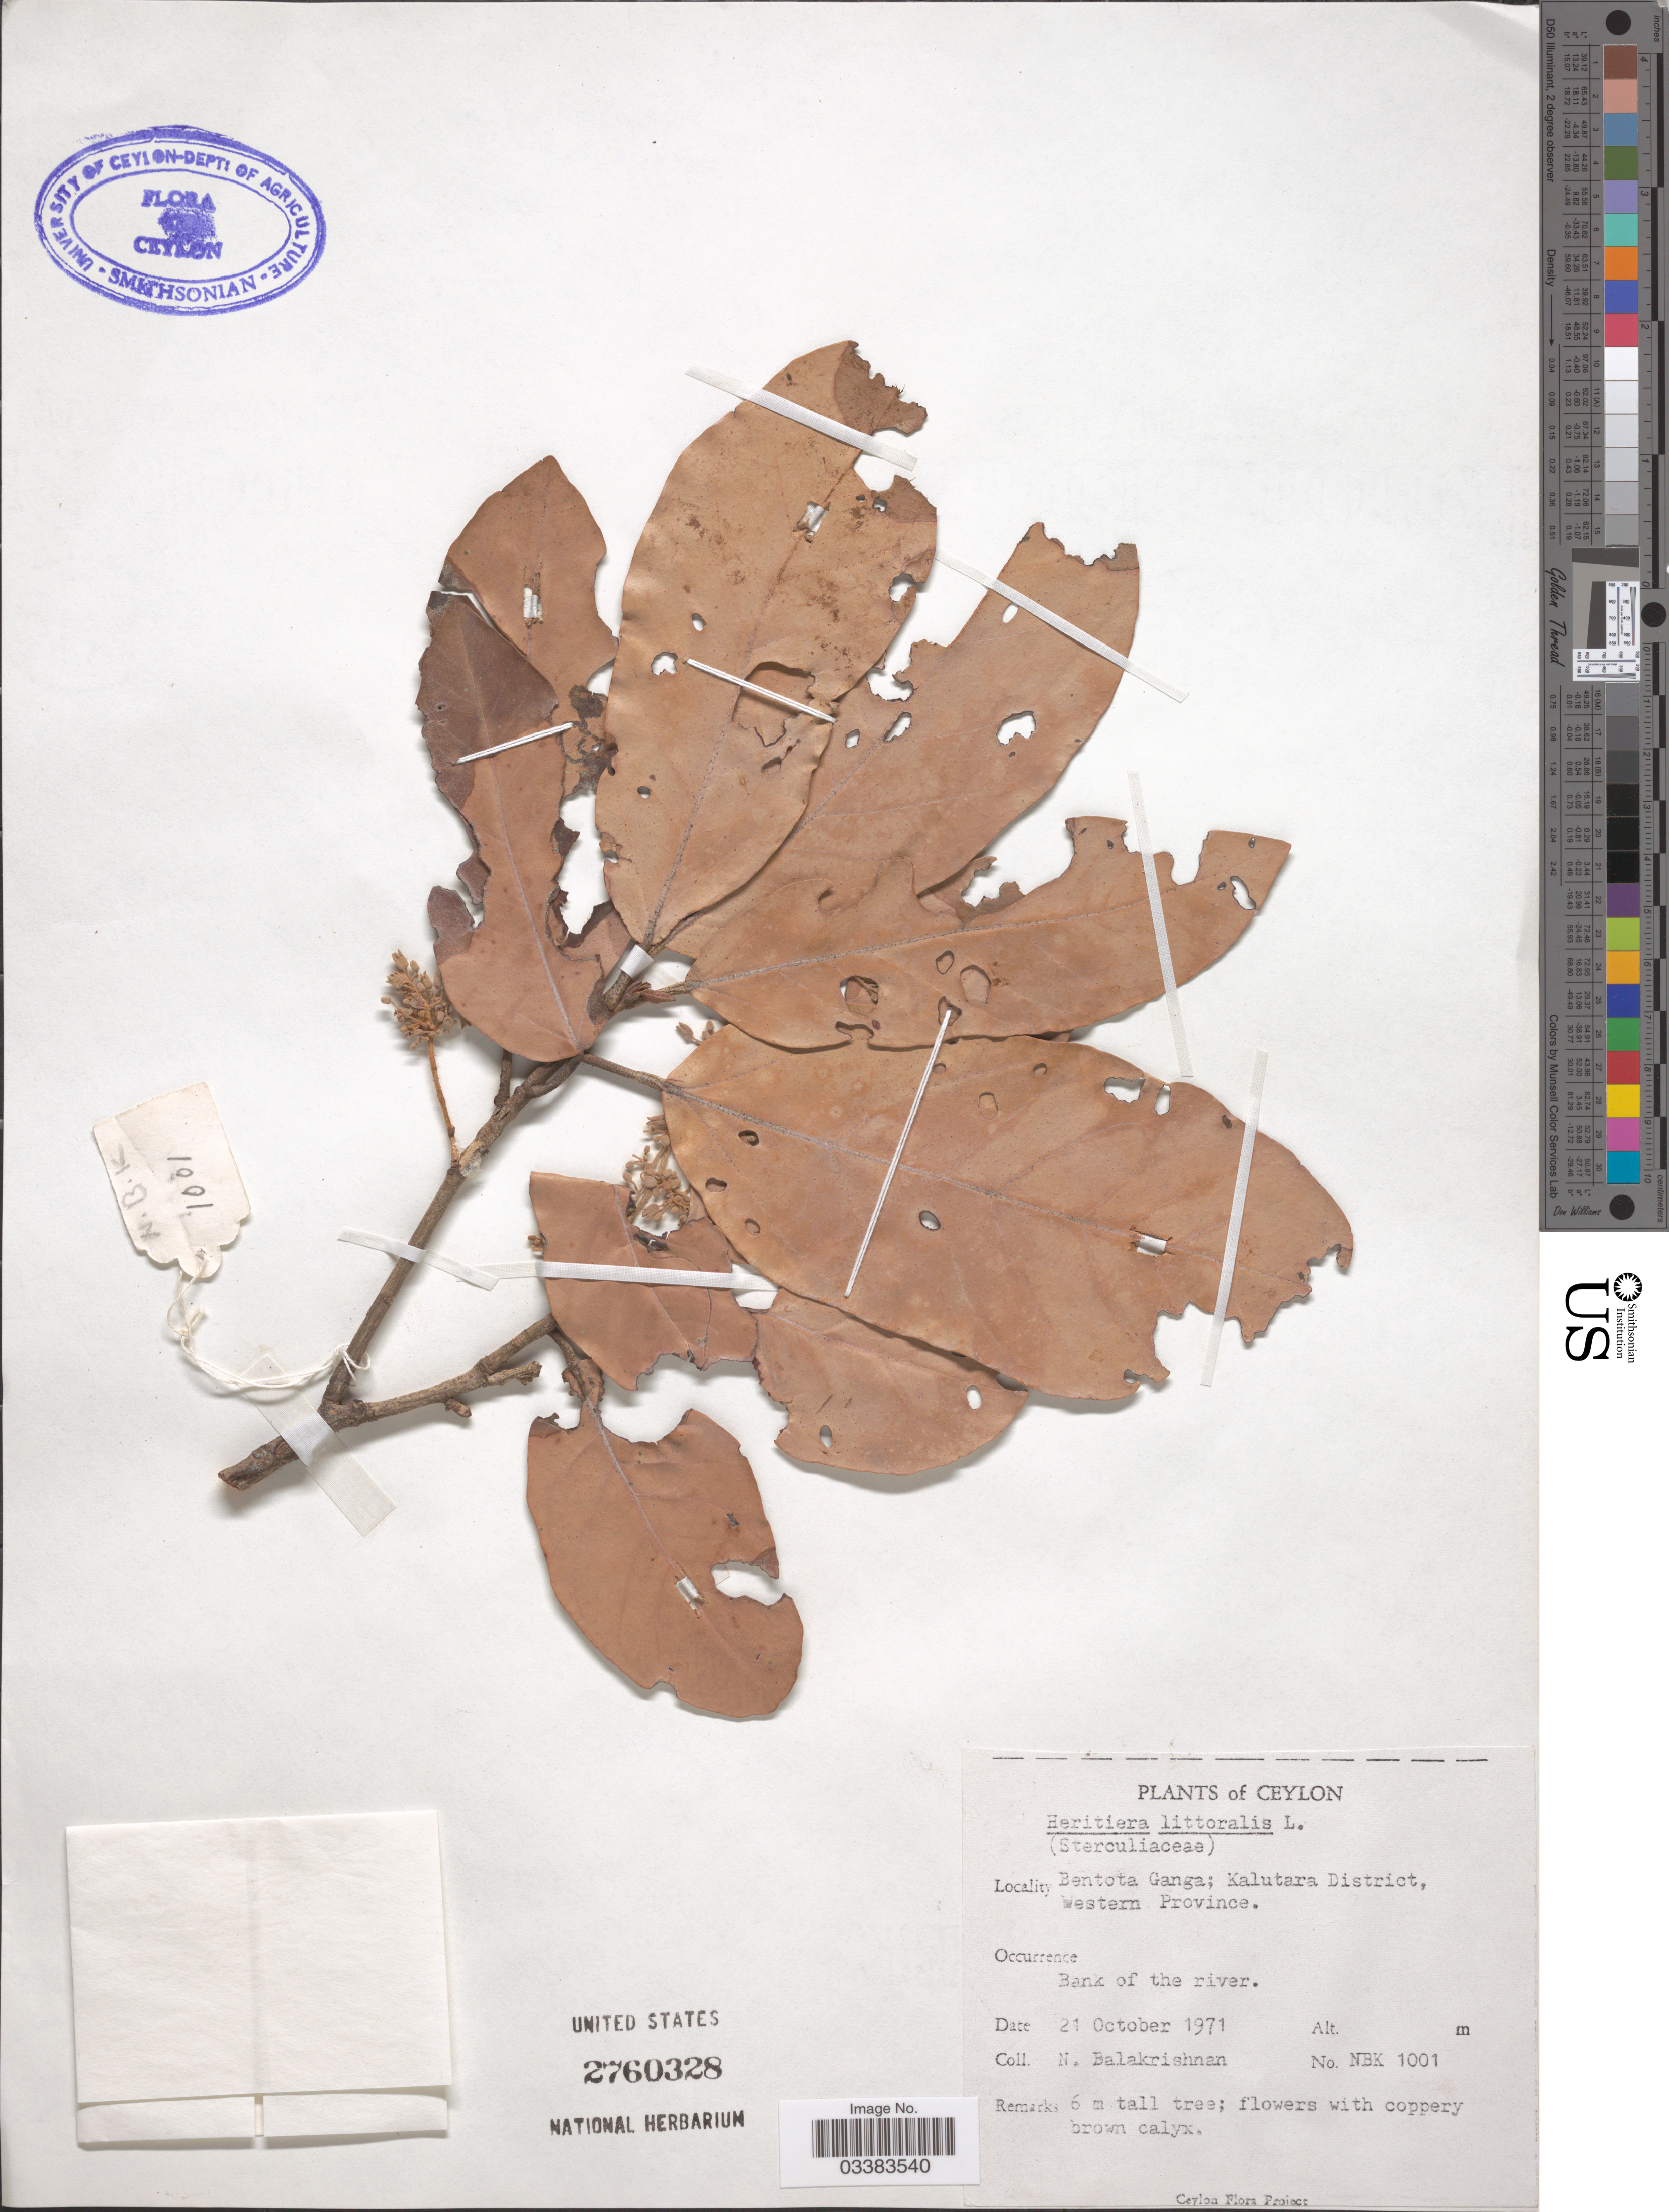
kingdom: Plantae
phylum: Tracheophyta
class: Magnoliopsida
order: Malvales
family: Malvaceae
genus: Heritiera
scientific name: Heritiera littoralis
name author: Aiton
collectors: N. Balakrishnan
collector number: NBK1001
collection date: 1971-10-21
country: Sri Lanka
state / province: Western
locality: Ceylon. Bentota Ganga; Kalutara District, Western Province.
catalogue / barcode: US 2760328